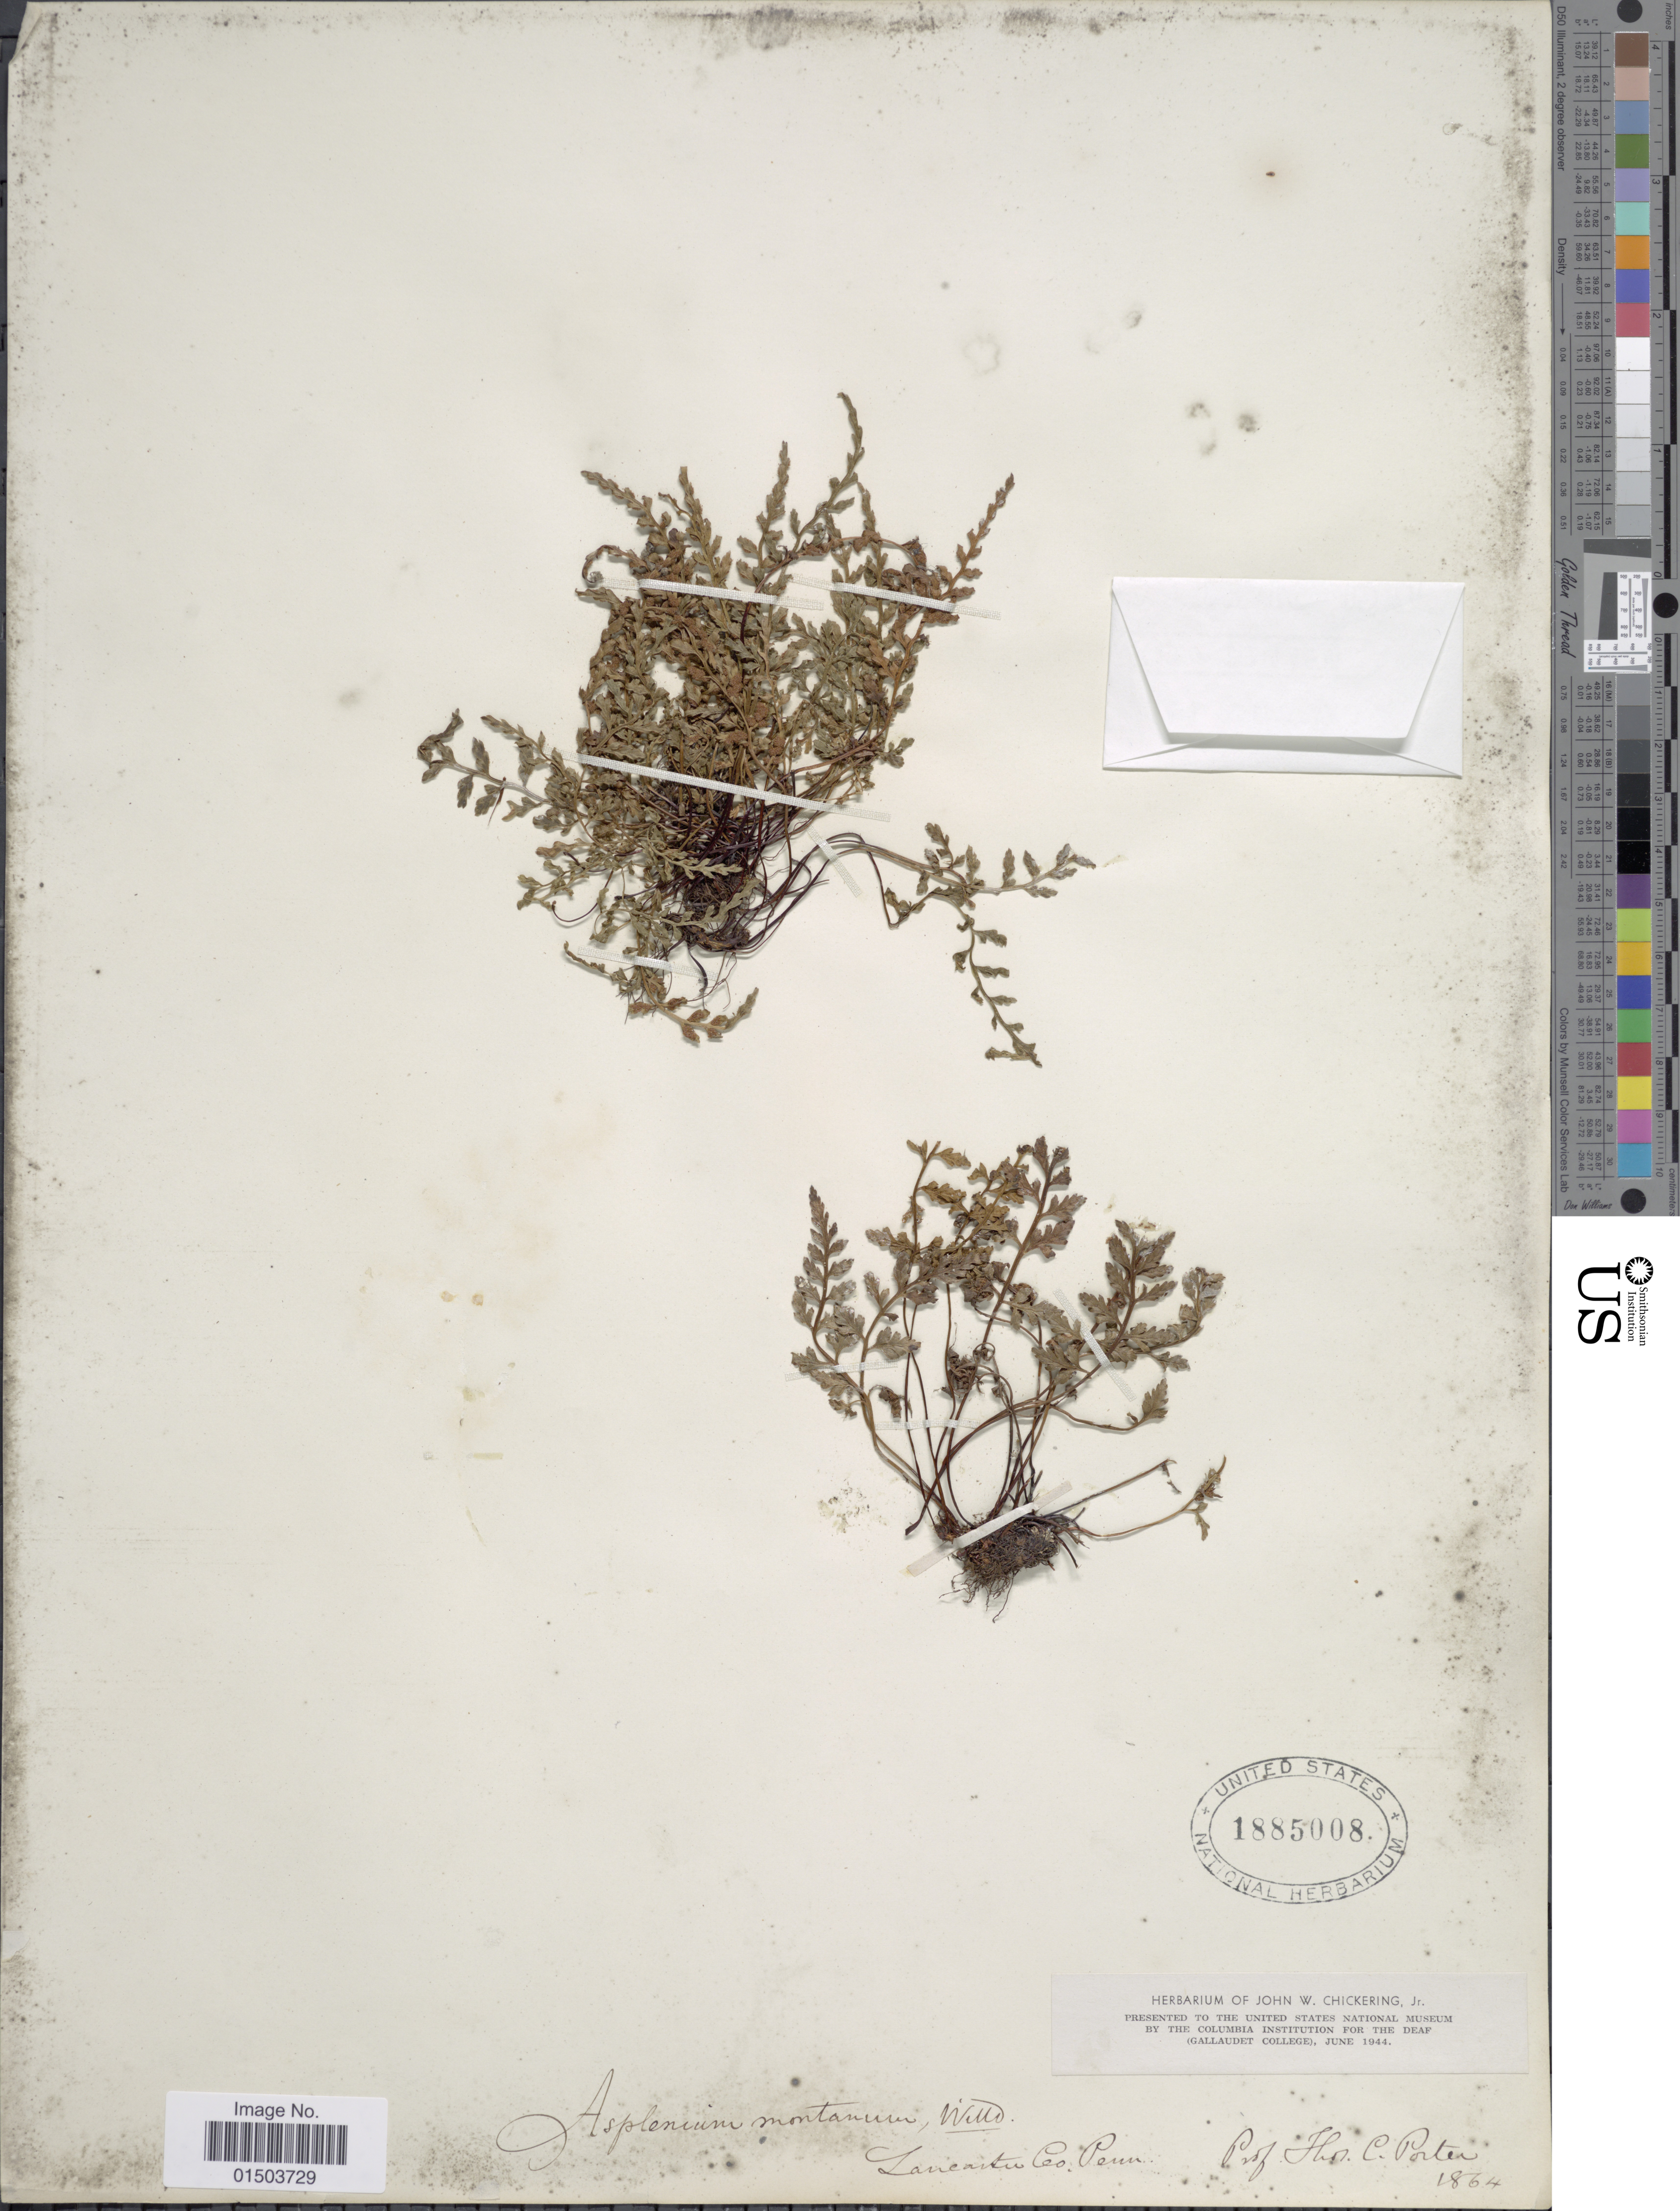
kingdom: Plantae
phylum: Tracheophyta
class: Polypodiopsida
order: Polypodiales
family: Aspleniaceae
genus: Asplenium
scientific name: Asplenium montanum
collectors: T. C. Porter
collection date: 1864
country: United States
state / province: Pennsylvania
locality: Lancaster Co.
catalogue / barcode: US 1885008